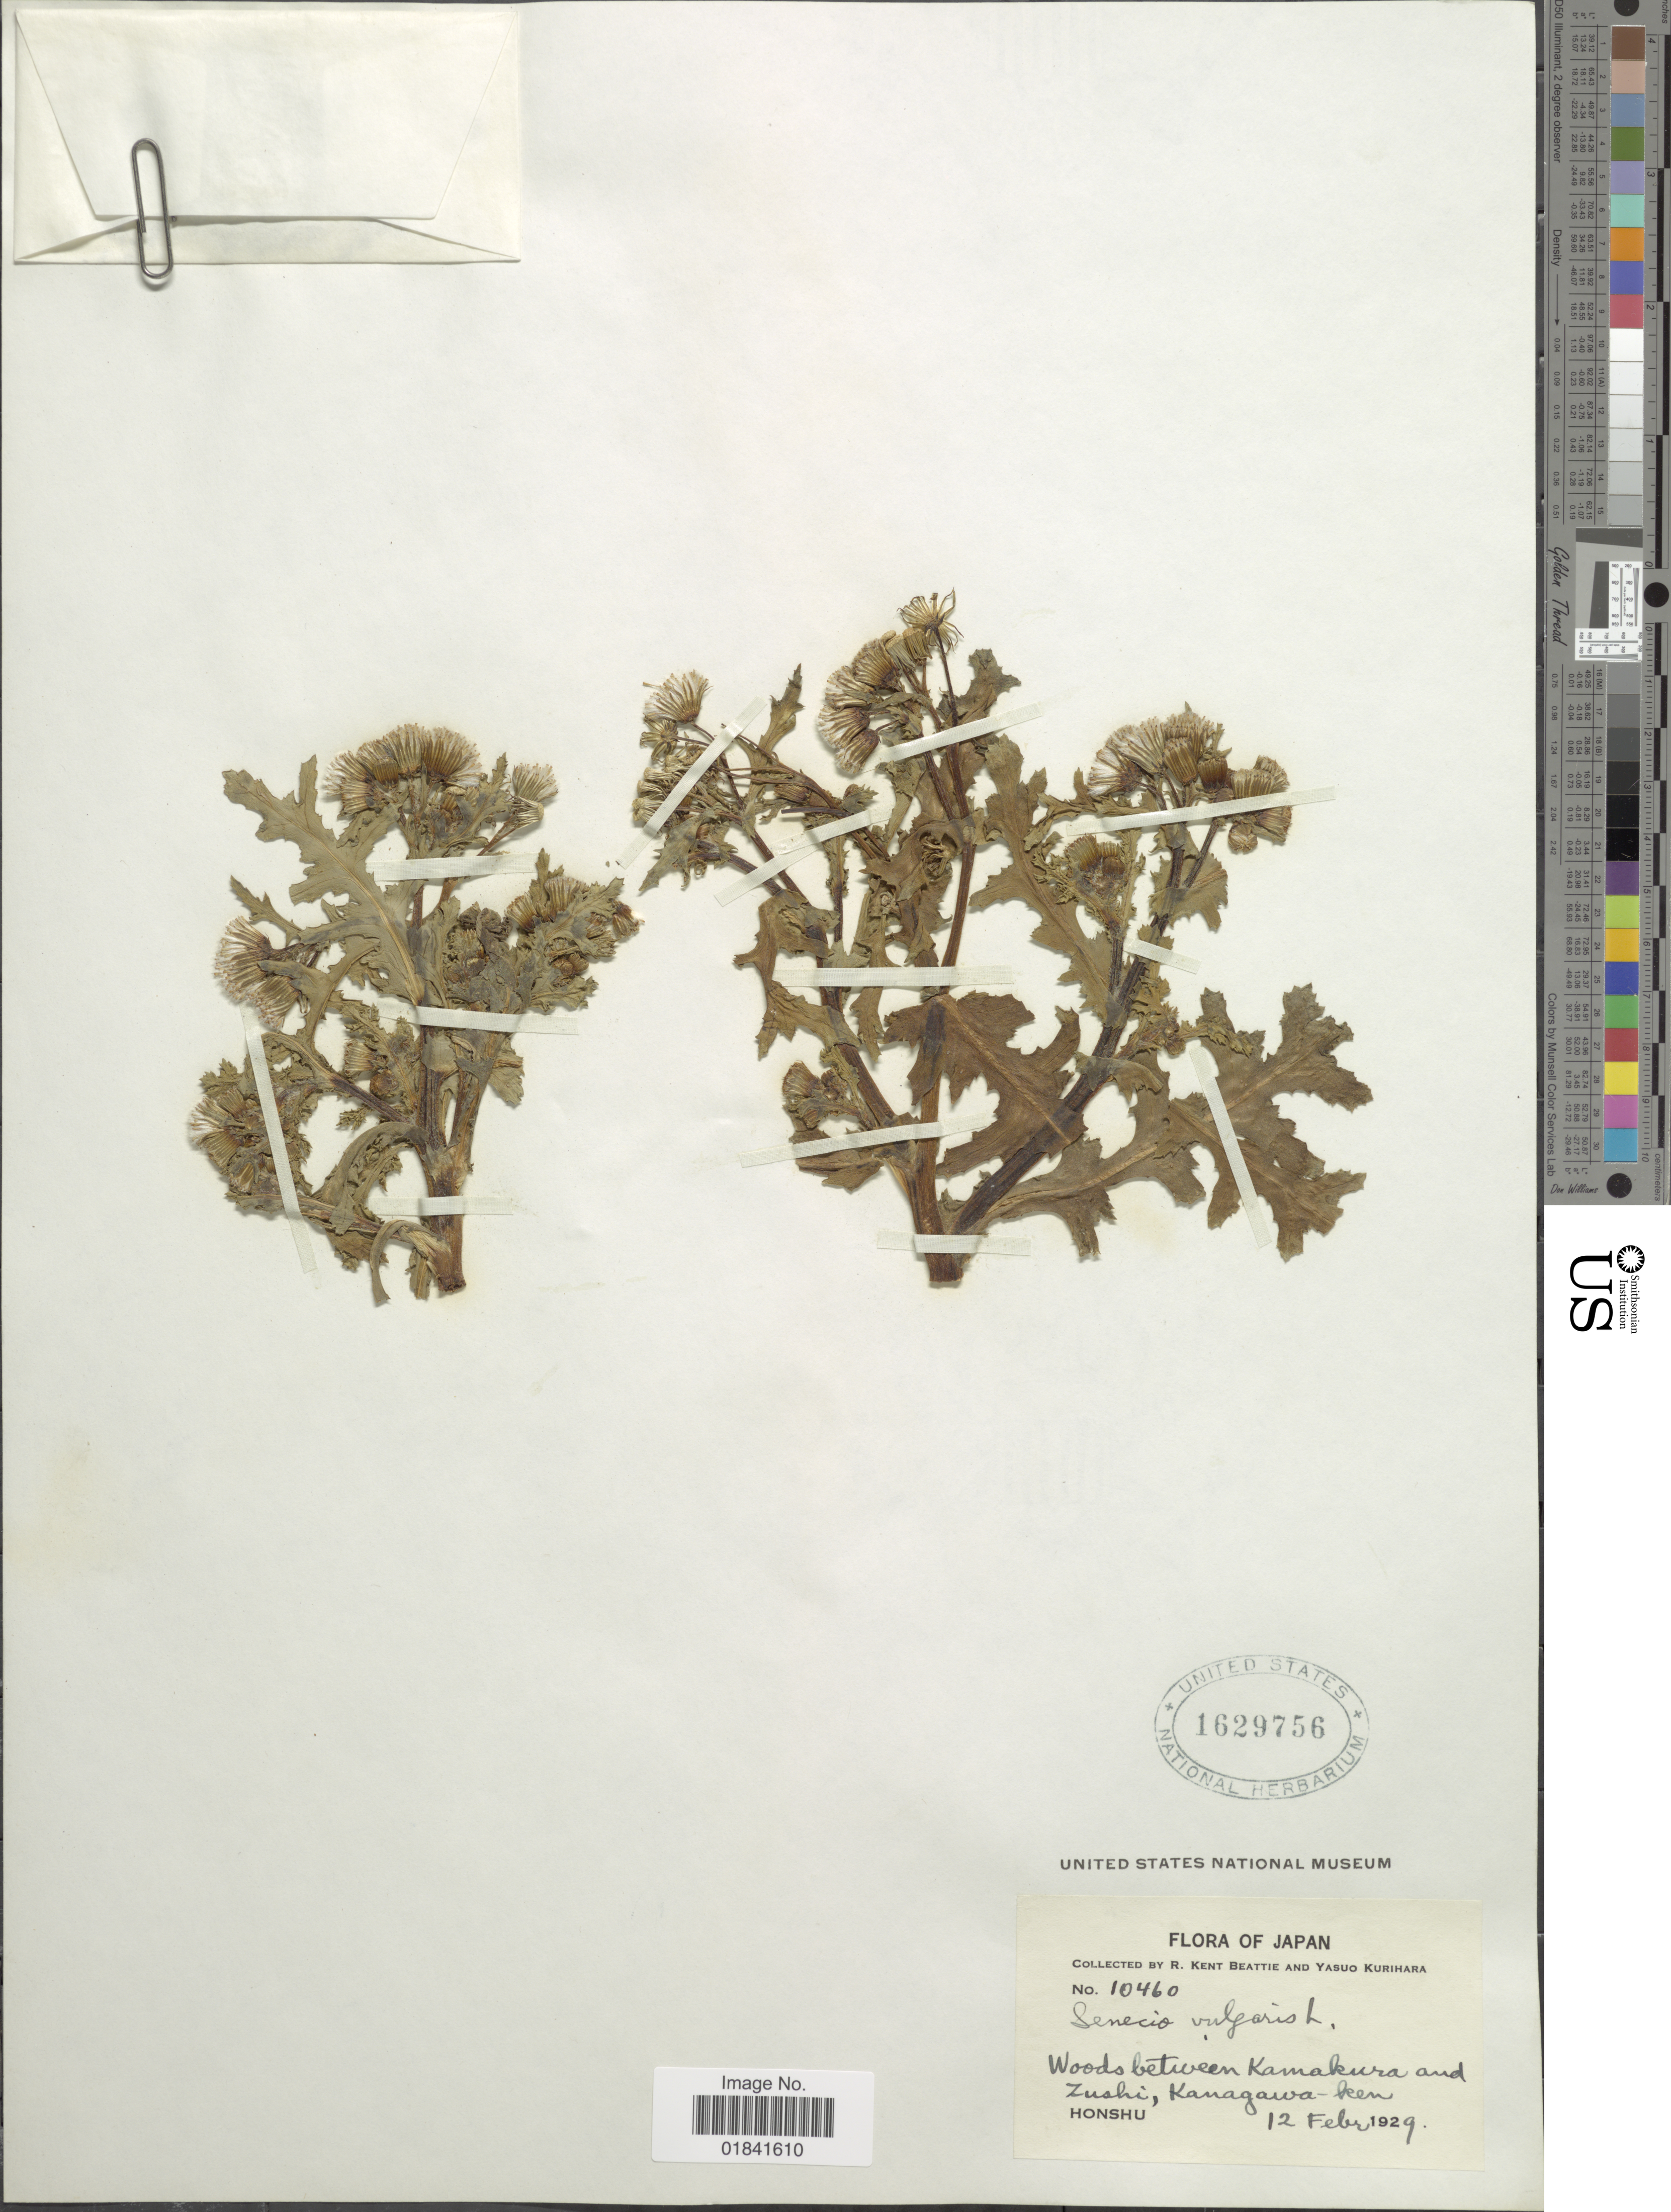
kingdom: Plantae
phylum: Tracheophyta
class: Magnoliopsida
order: Asterales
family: Asteraceae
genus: Senecio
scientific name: Senecio vulgaris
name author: L.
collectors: R. K. Beattie & Y. Kurihara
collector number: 10460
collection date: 1929-02-12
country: Japan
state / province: Kanagawa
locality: Woods between Kamakura and Zushi, Kanagawa-ken, Honshu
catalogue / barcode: US 1629756